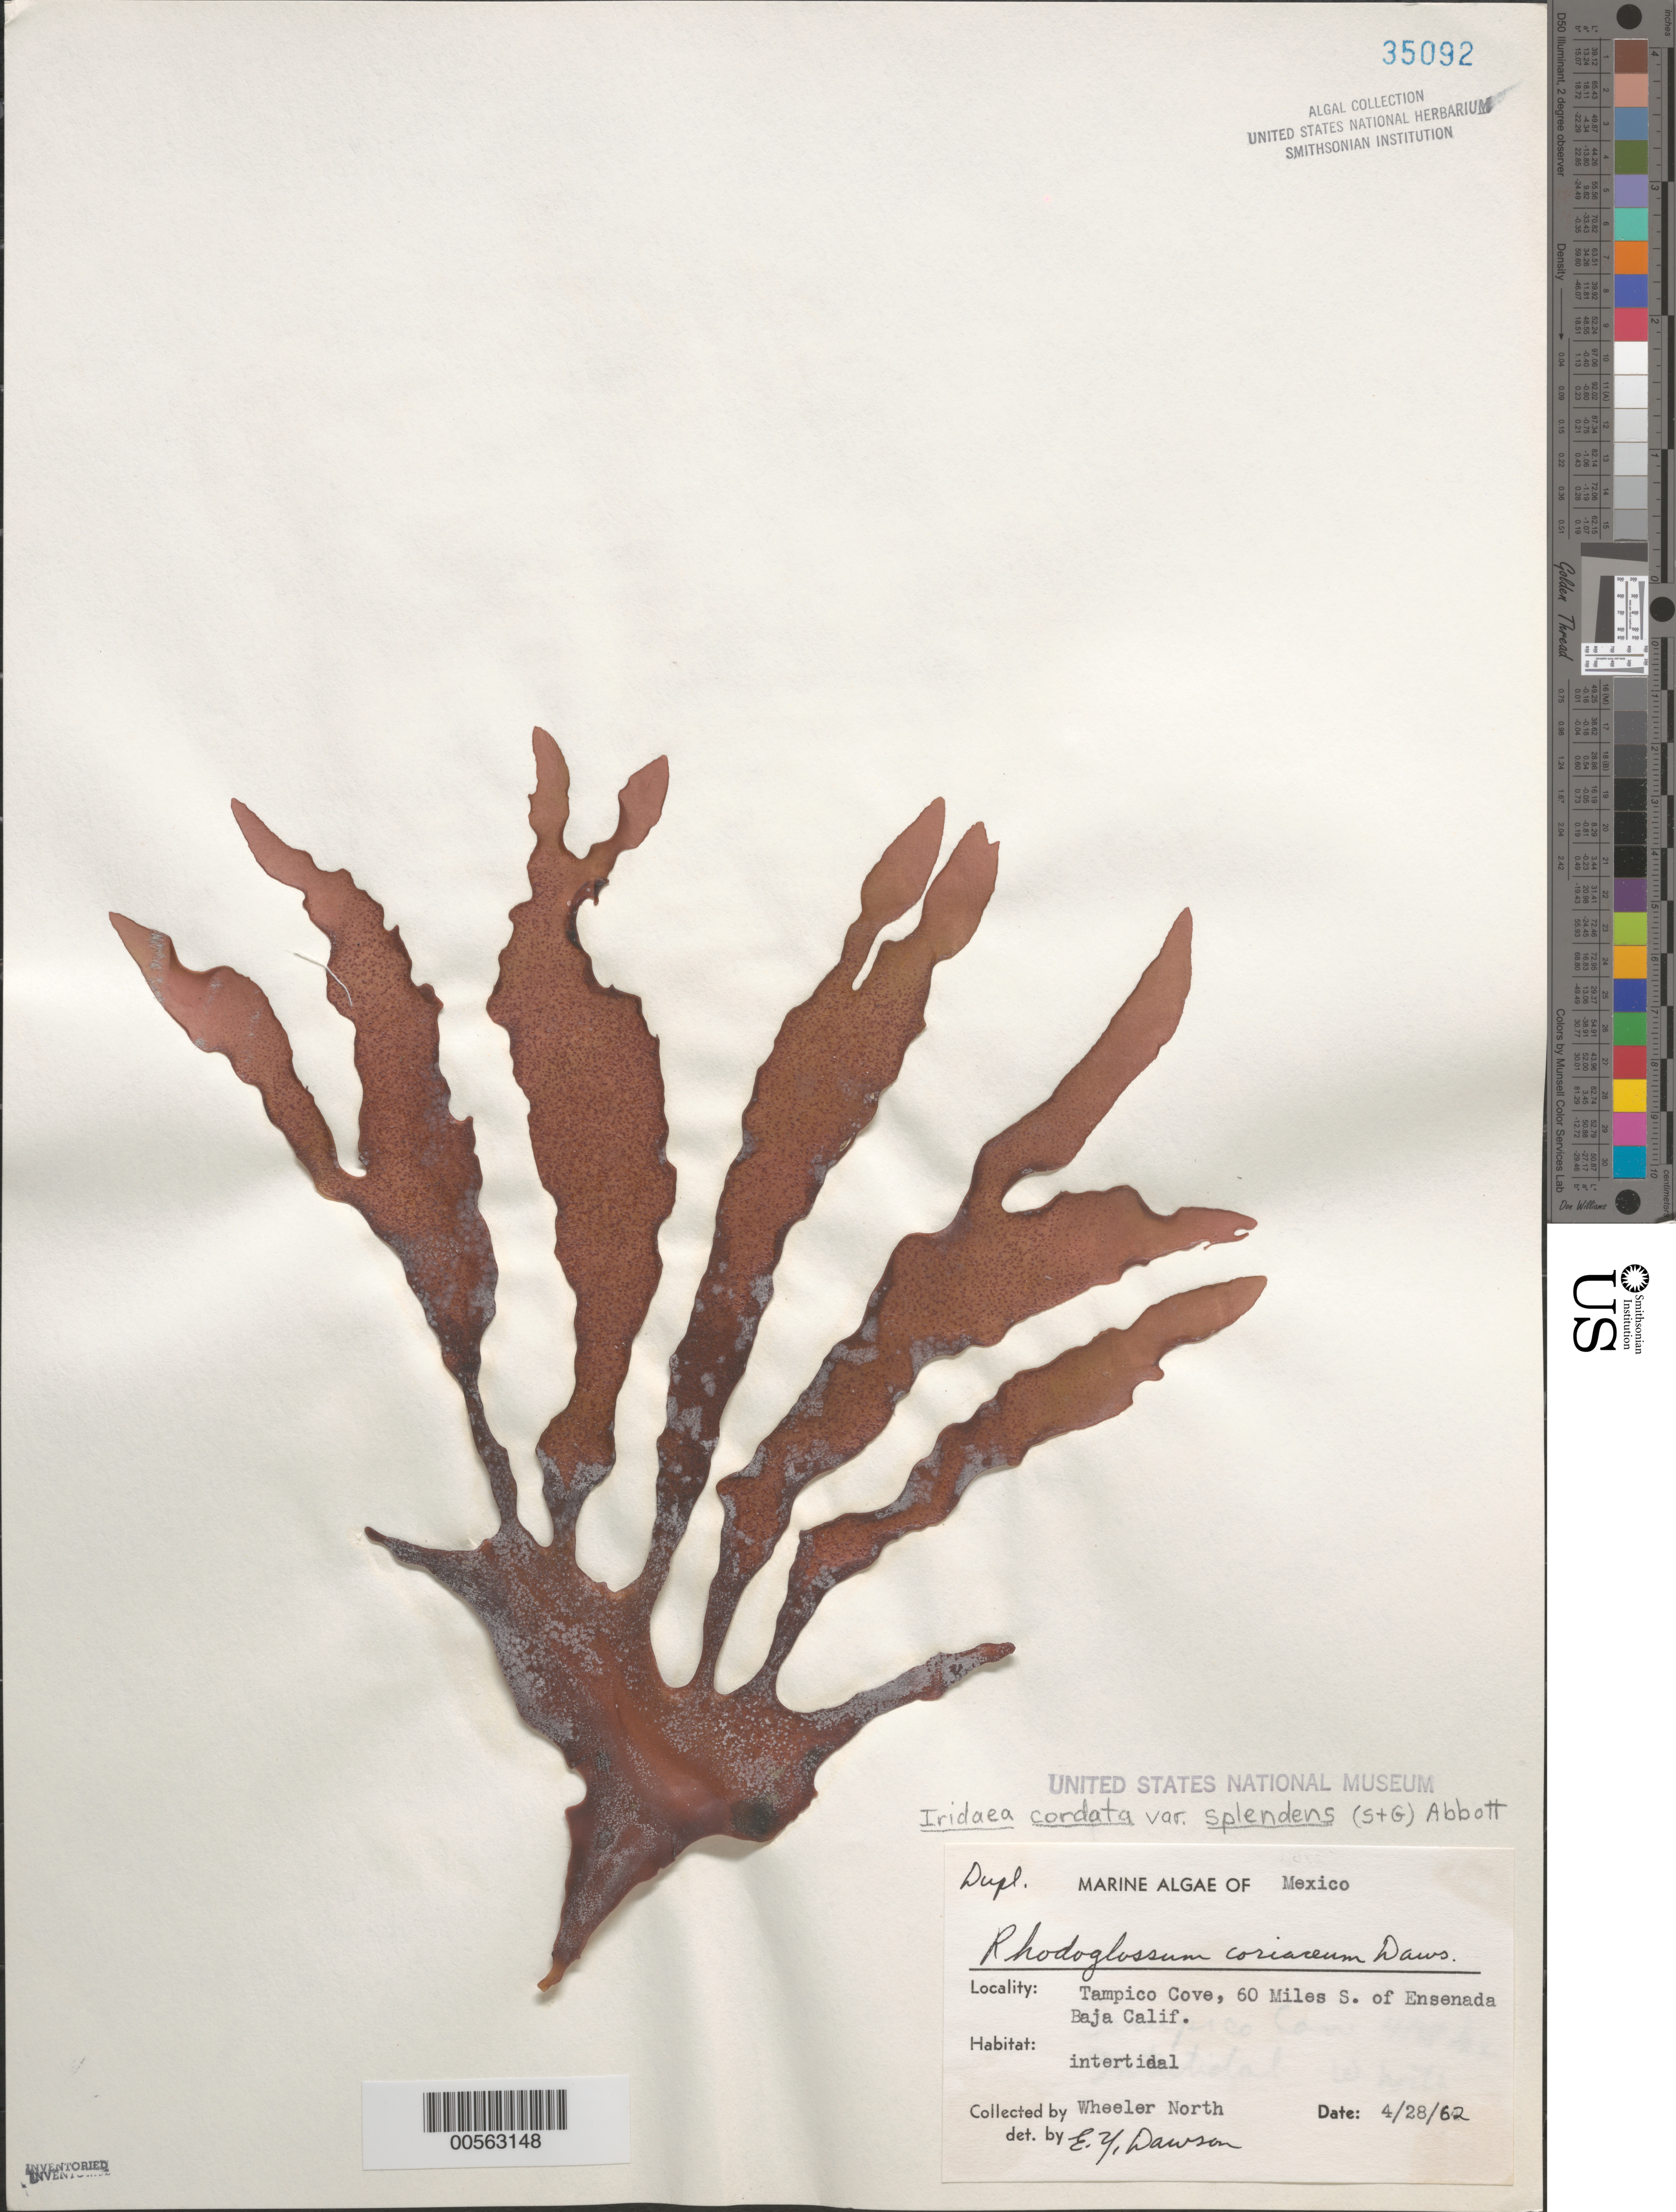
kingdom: Plantae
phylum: Rhodophyta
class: Florideophyceae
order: Gigartinales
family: Gigartinaceae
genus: Iridaea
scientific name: Iridaea cordata var. splendens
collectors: W. North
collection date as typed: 28 Apr 1962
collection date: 1962-04-28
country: Mexico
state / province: Baja California Norte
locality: Tampico Cove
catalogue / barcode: US 35092